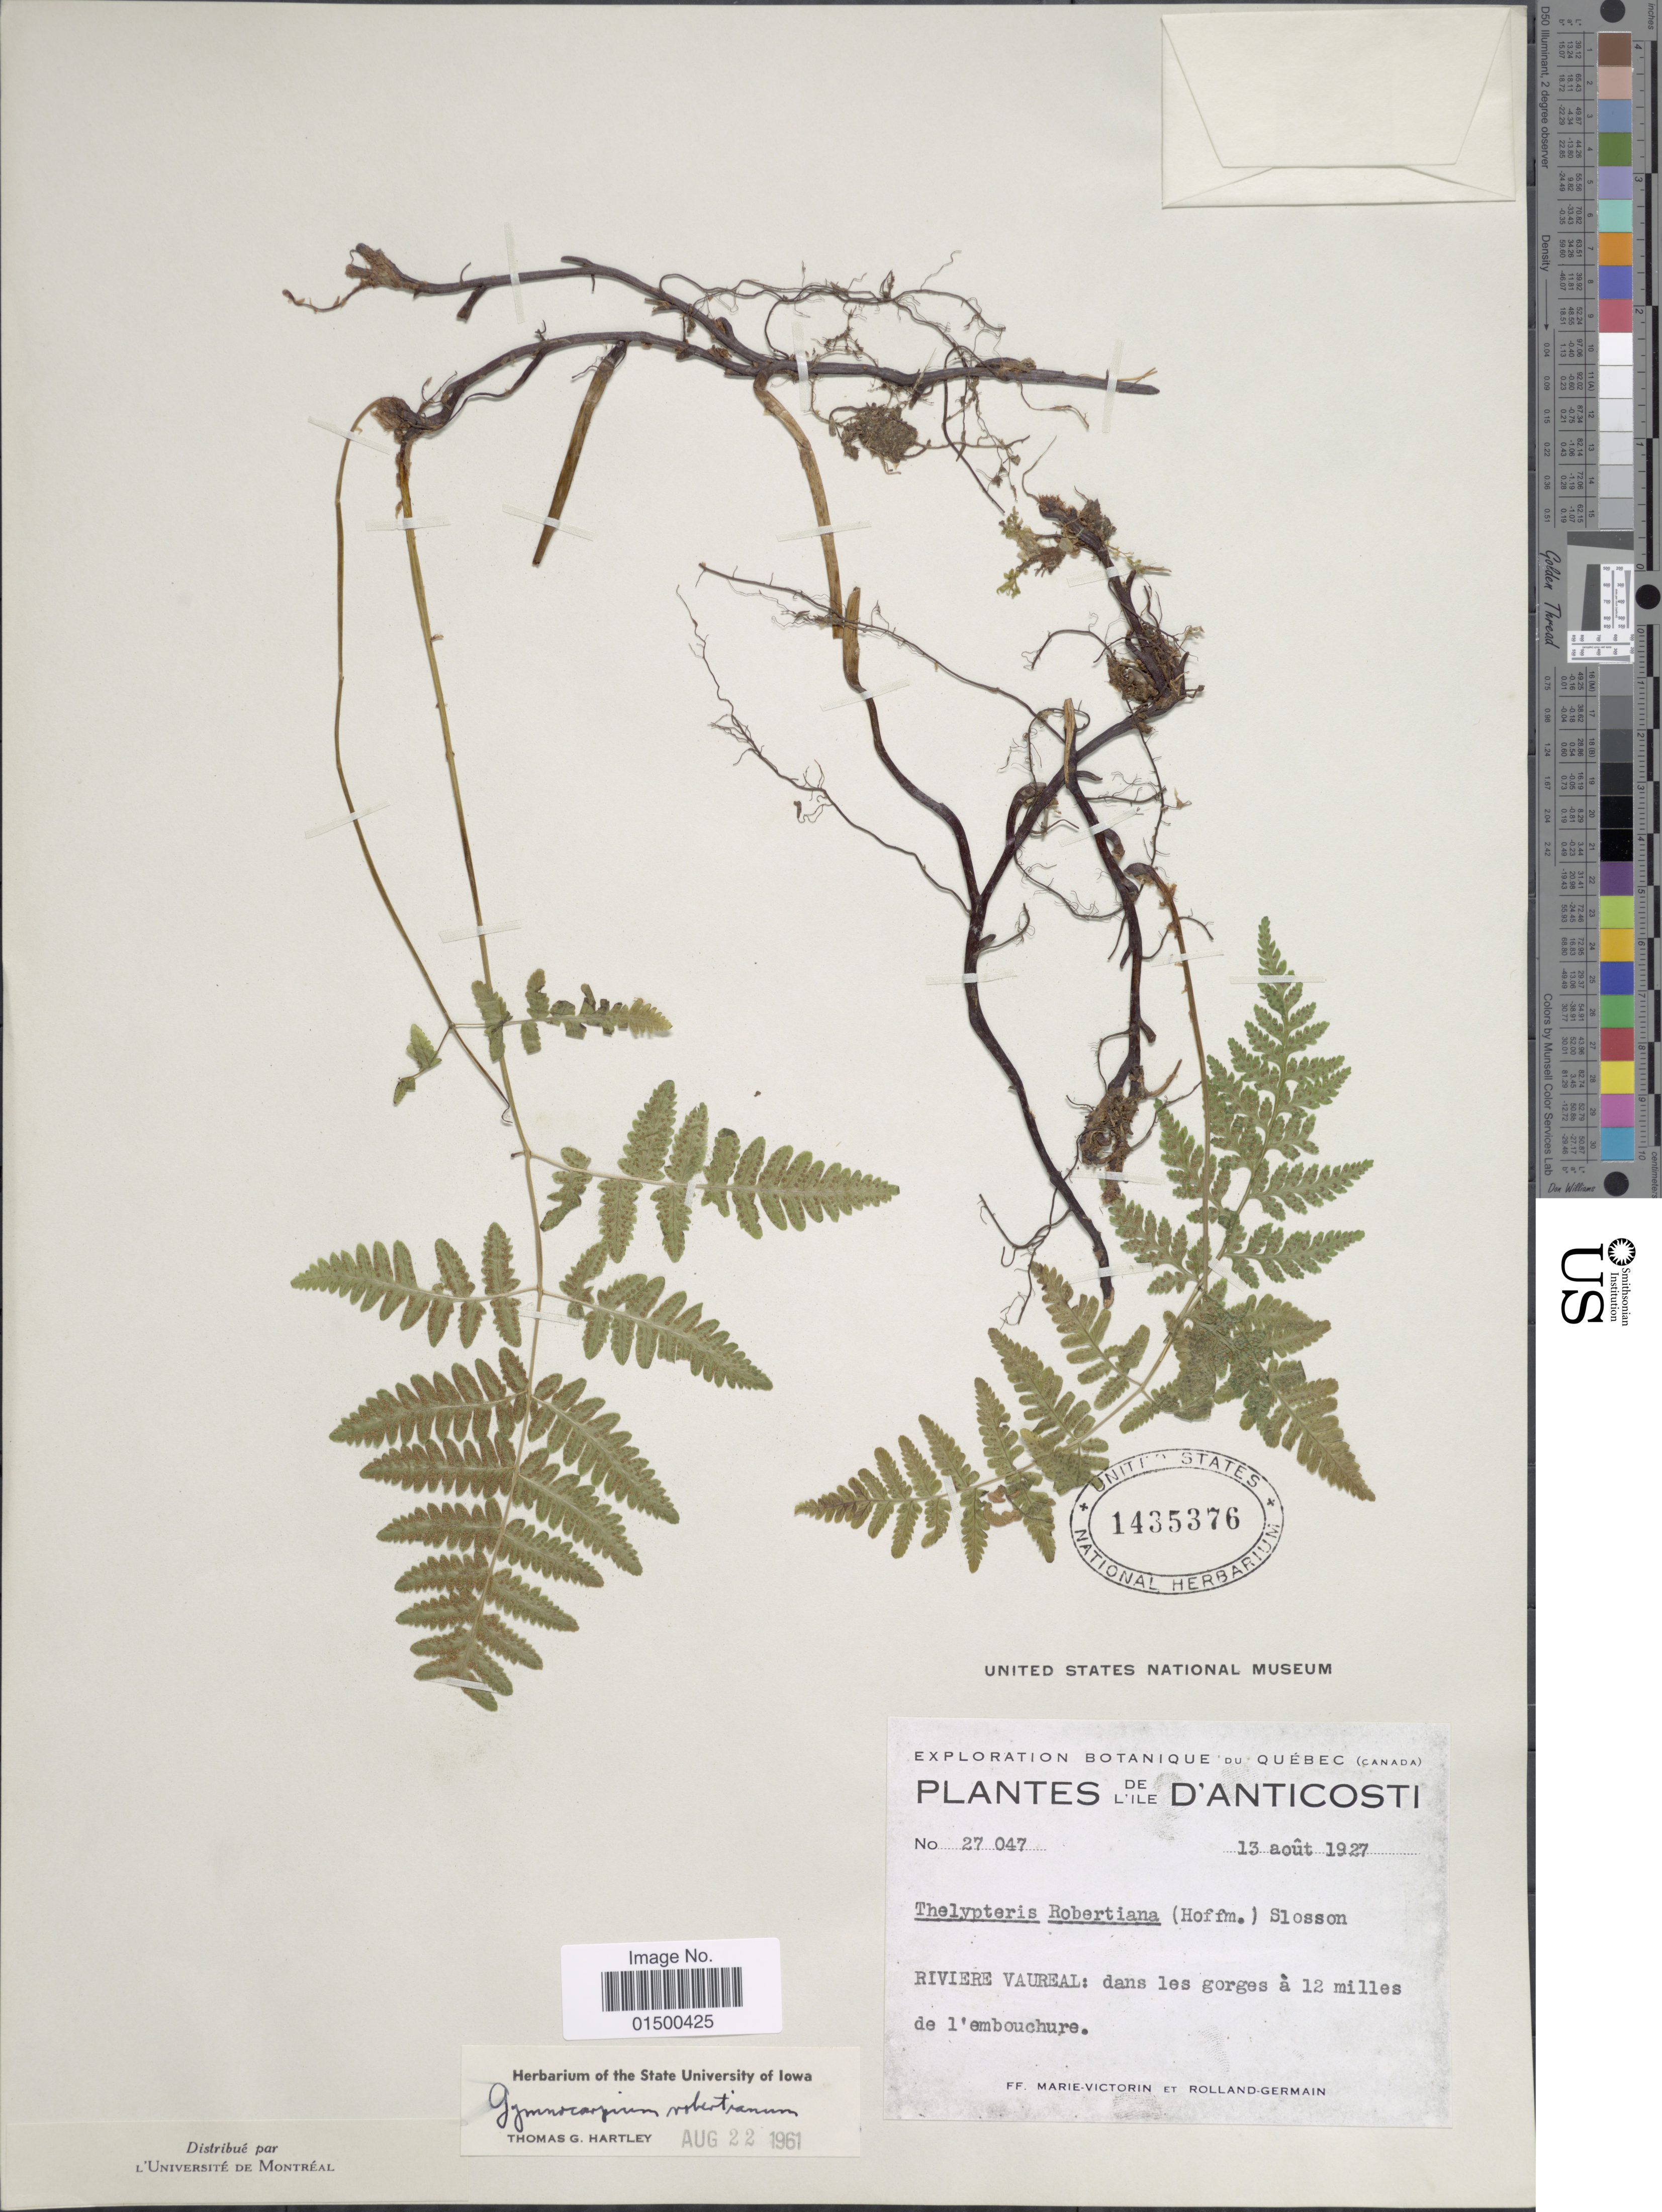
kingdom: Plantae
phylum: Tracheophyta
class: Polypodiopsida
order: Polypodiales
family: Cystopteridaceae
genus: Gymnocarpium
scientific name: Gymnocarpium robertianum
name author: (Hoffm.) Newman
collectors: Fr. Marie-Victorin & Rolland-Germain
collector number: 27047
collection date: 1927-08-13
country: Canada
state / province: Quebec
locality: D'Anticosti. Riviere Vaureal: dans les gorges a 12 miles de l'embouchure.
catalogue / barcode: US 1435376